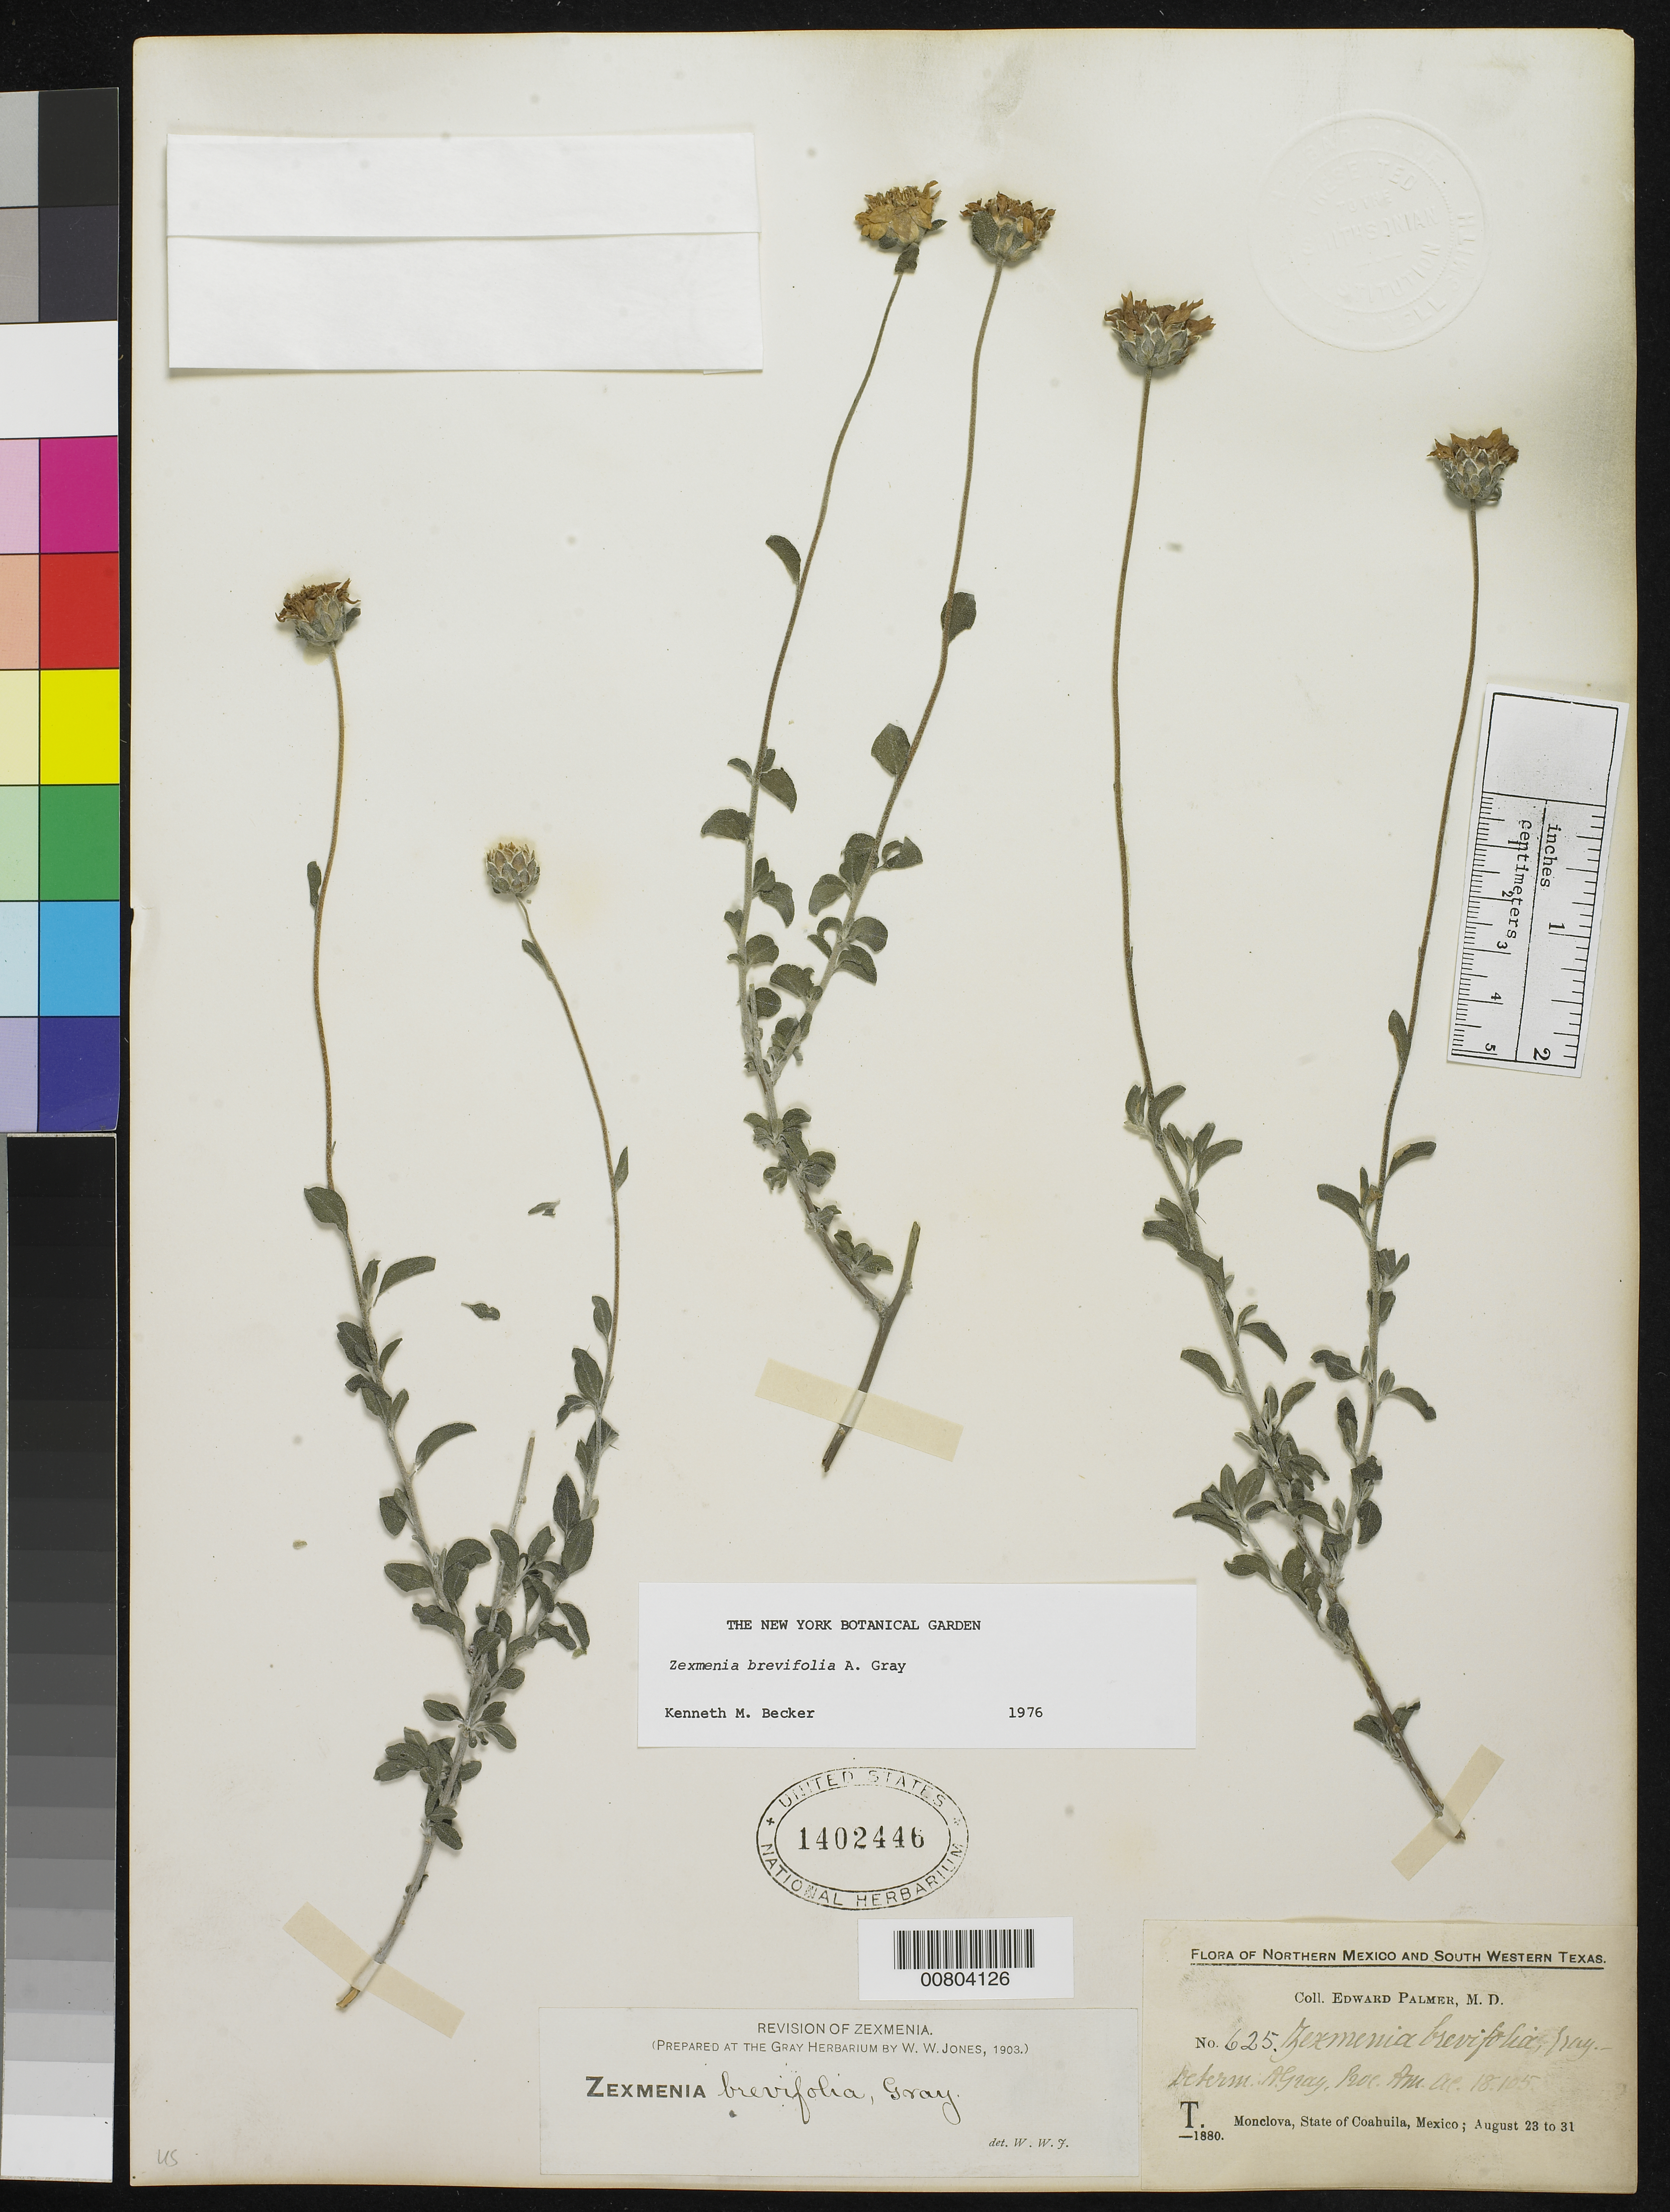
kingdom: Plantae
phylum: Tracheophyta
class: Magnoliopsida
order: Asterales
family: Asteraceae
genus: Jefea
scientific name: Jefea brevifolia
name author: (A. Gray) Strother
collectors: E. Palmer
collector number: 625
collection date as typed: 23 Aug 1880 to 31 Aug 1880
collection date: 1880-08-23/1880-08-31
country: Mexico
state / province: Coahuila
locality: T. Monclova, Coahuila.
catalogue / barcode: US 1402446